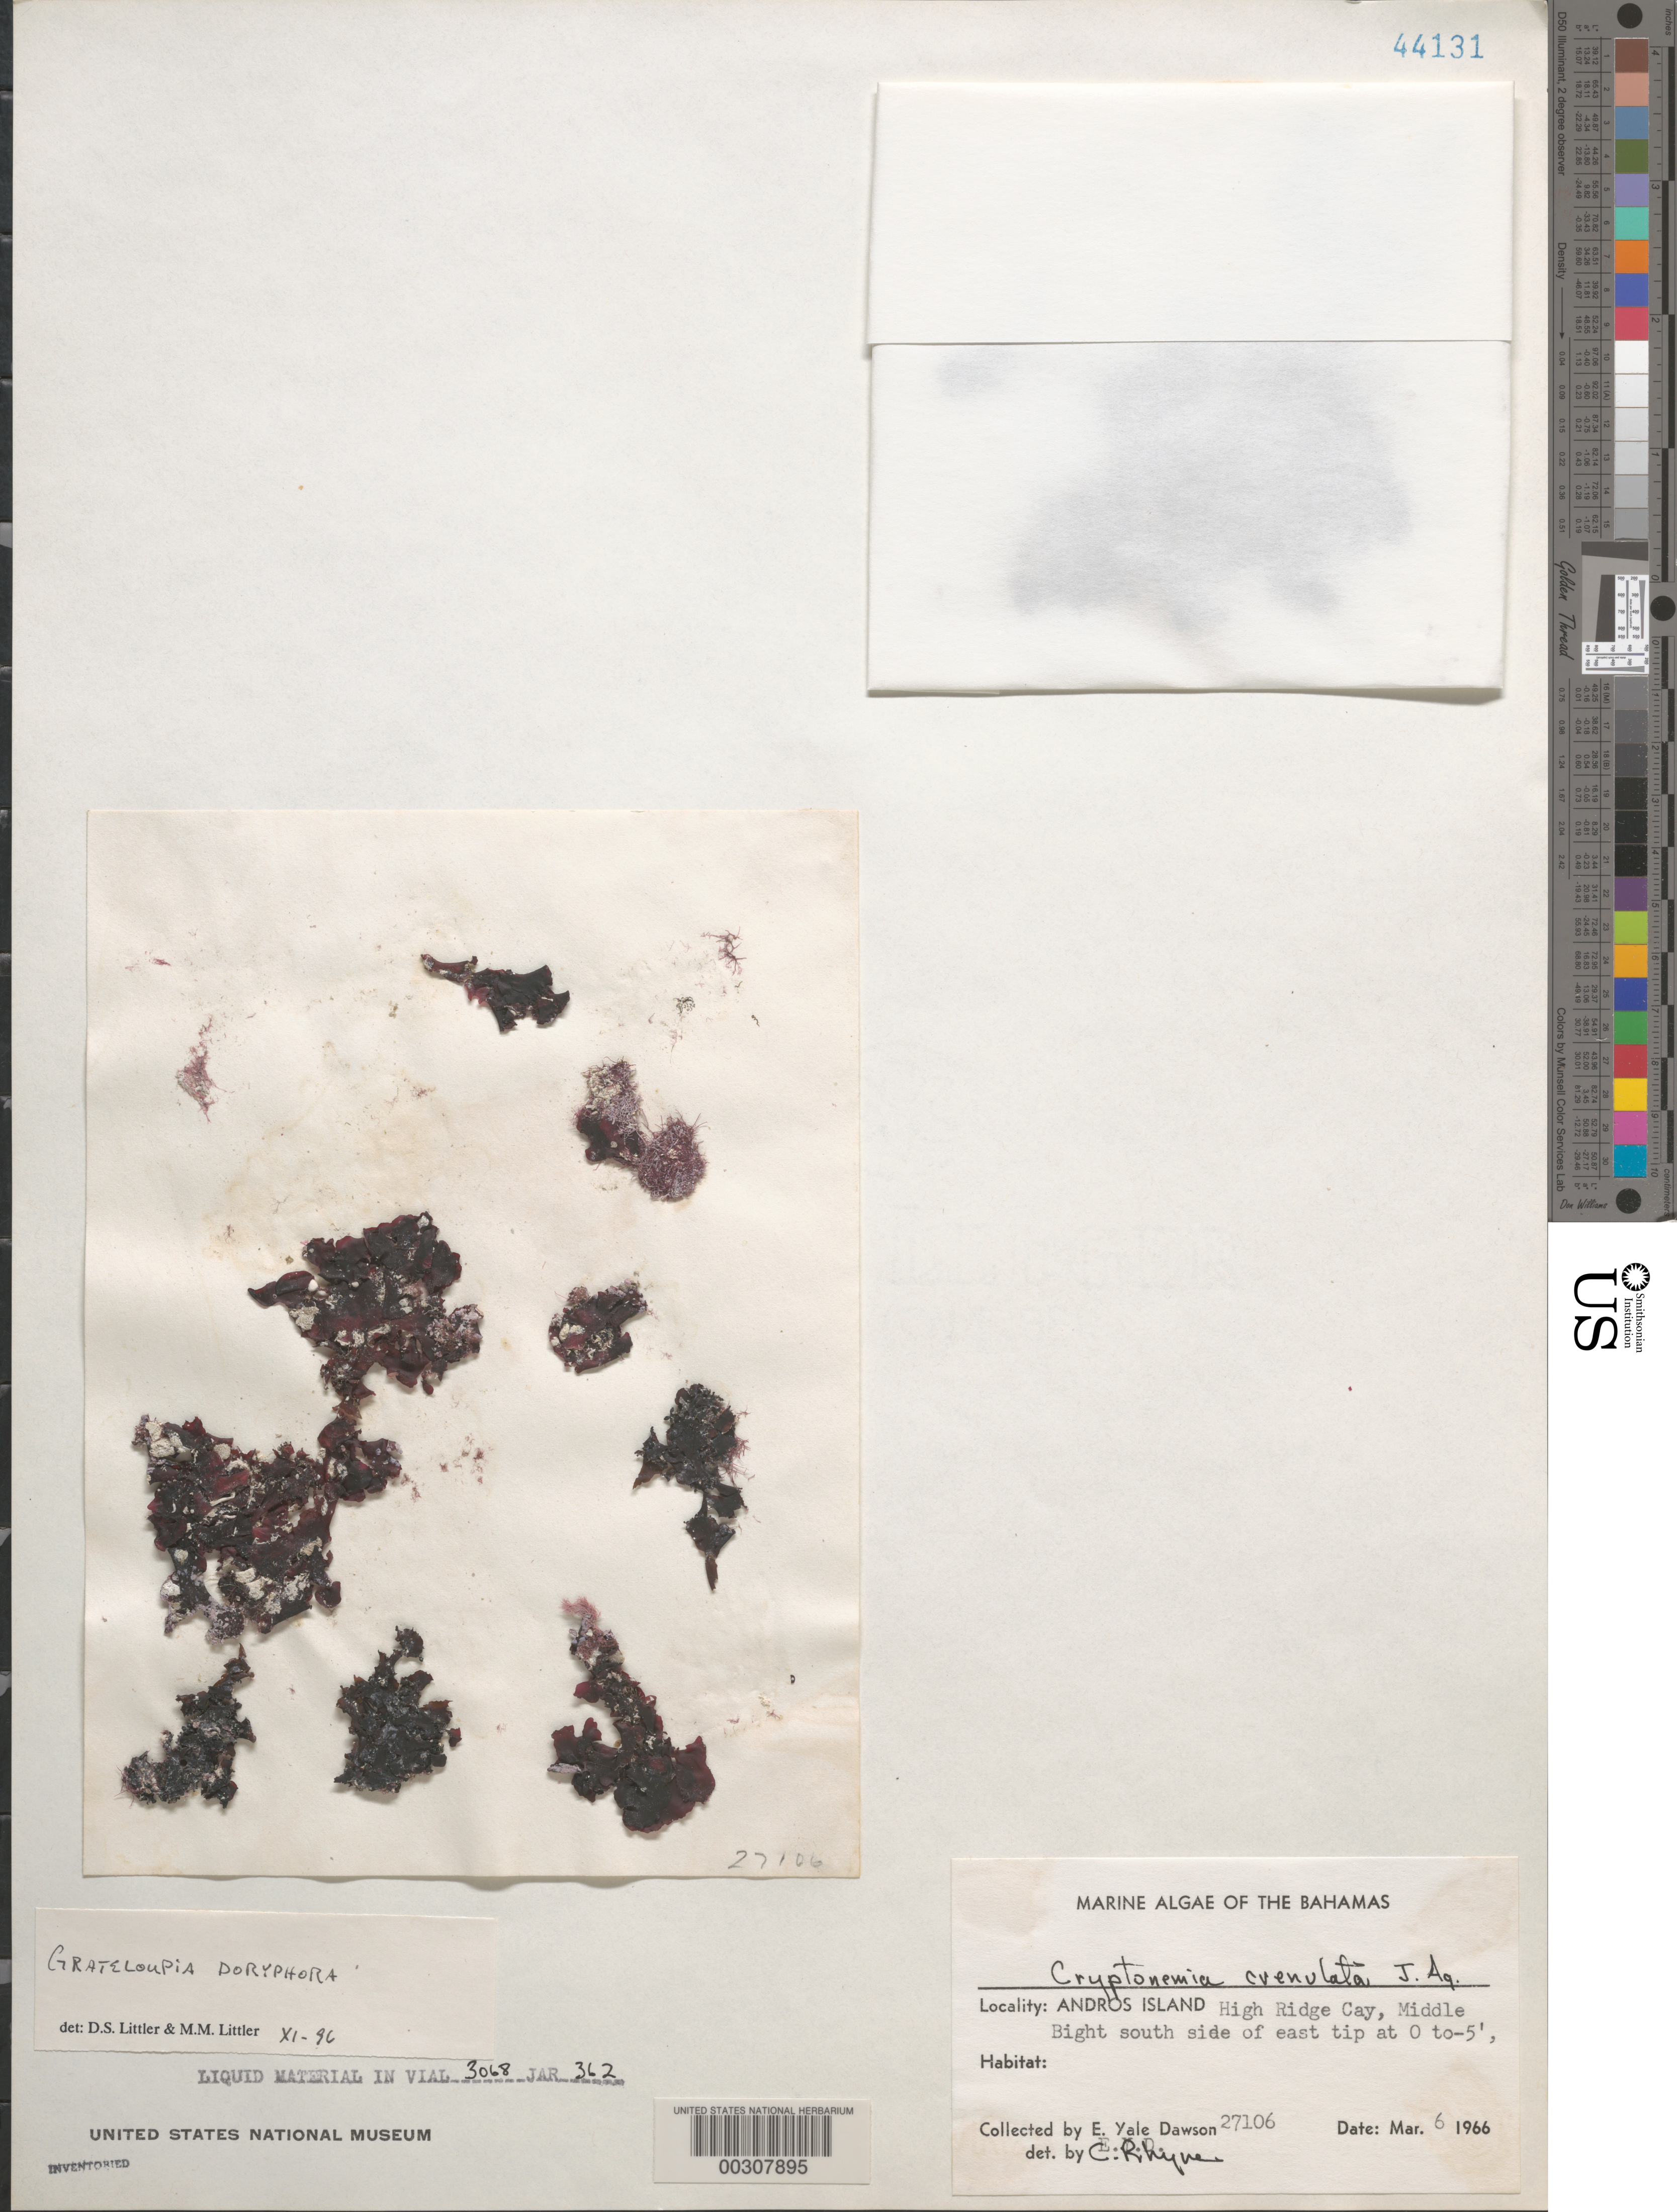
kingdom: Plantae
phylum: Rhodophyta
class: Florideophyceae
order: Halymeniales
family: Halymeniaceae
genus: Grateloupia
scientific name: Grateloupia doryphora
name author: (Mont.) Howe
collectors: E. Y. Dawson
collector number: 27106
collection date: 1966-03-06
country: Bahamas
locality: Andros Island. High Ridge Cay, Middle Bight south side of east tip at 0 to-5'.